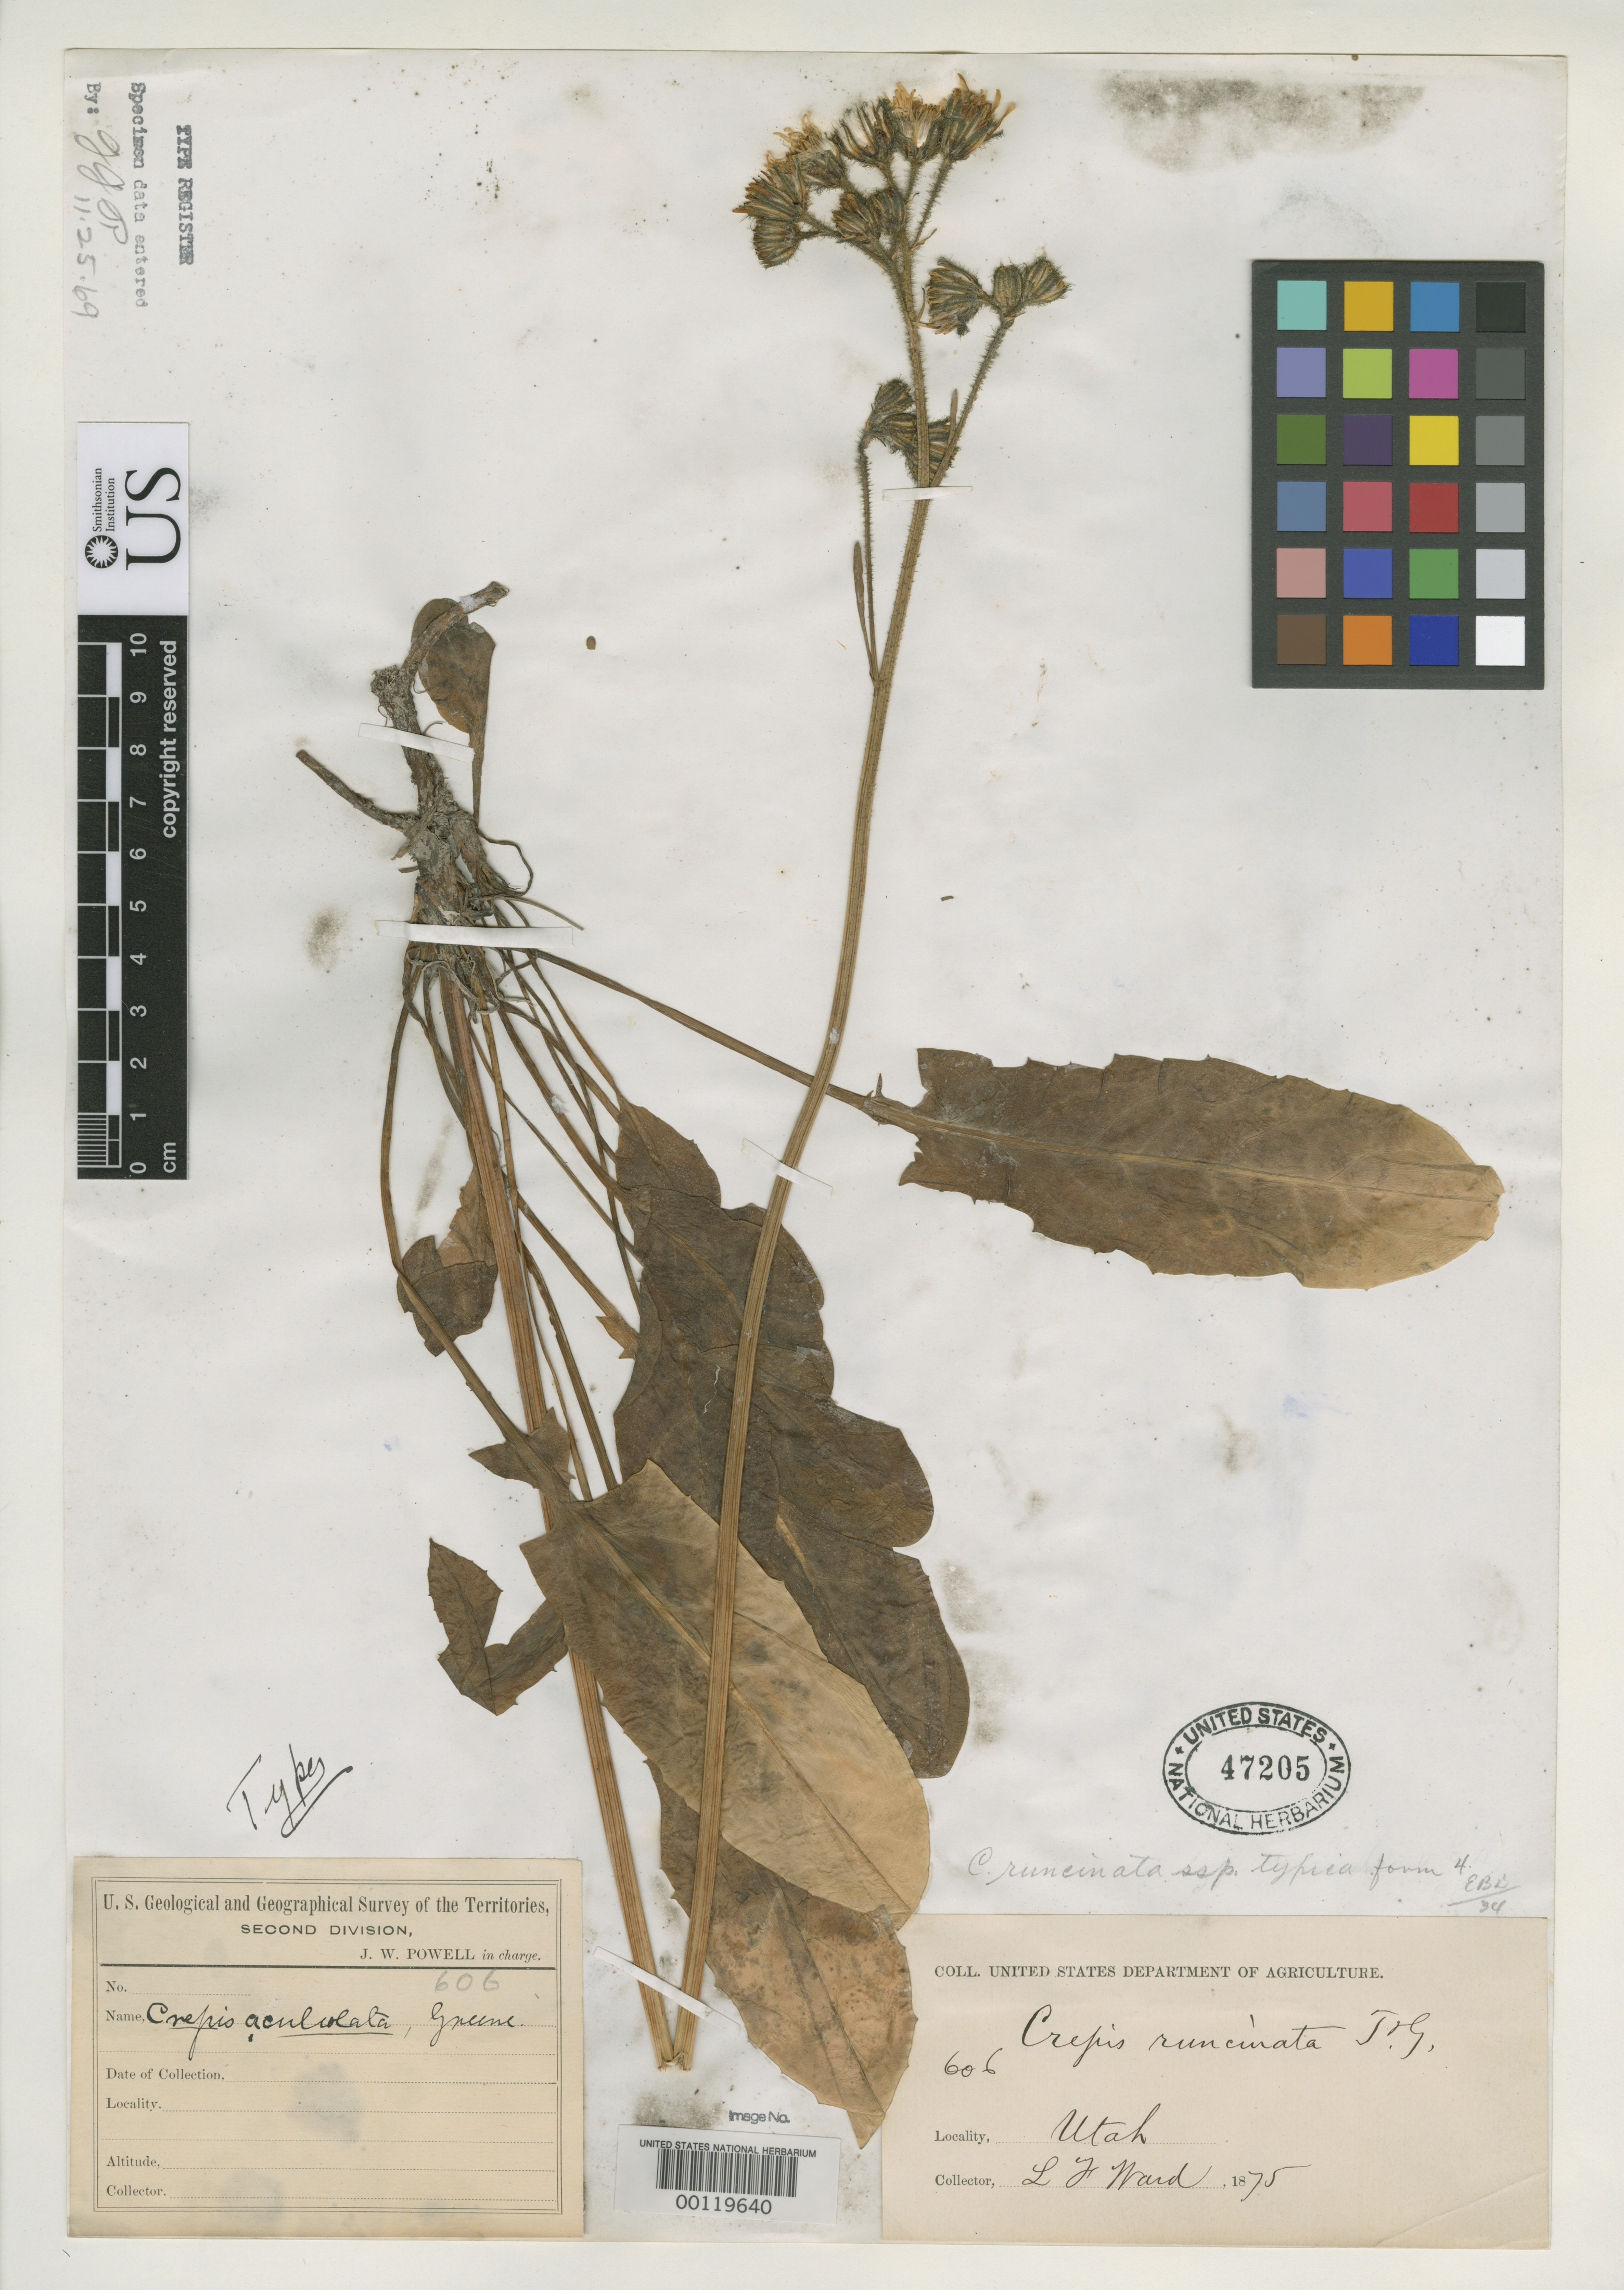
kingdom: Plantae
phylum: Tracheophyta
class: Magnoliopsida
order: Asterales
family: Asteraceae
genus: Crepis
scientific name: Crepis aculeolata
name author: Greene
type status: Holotype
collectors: L. F. Ward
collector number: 606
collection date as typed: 1875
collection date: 1875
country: United States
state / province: Utah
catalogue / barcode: US 47205